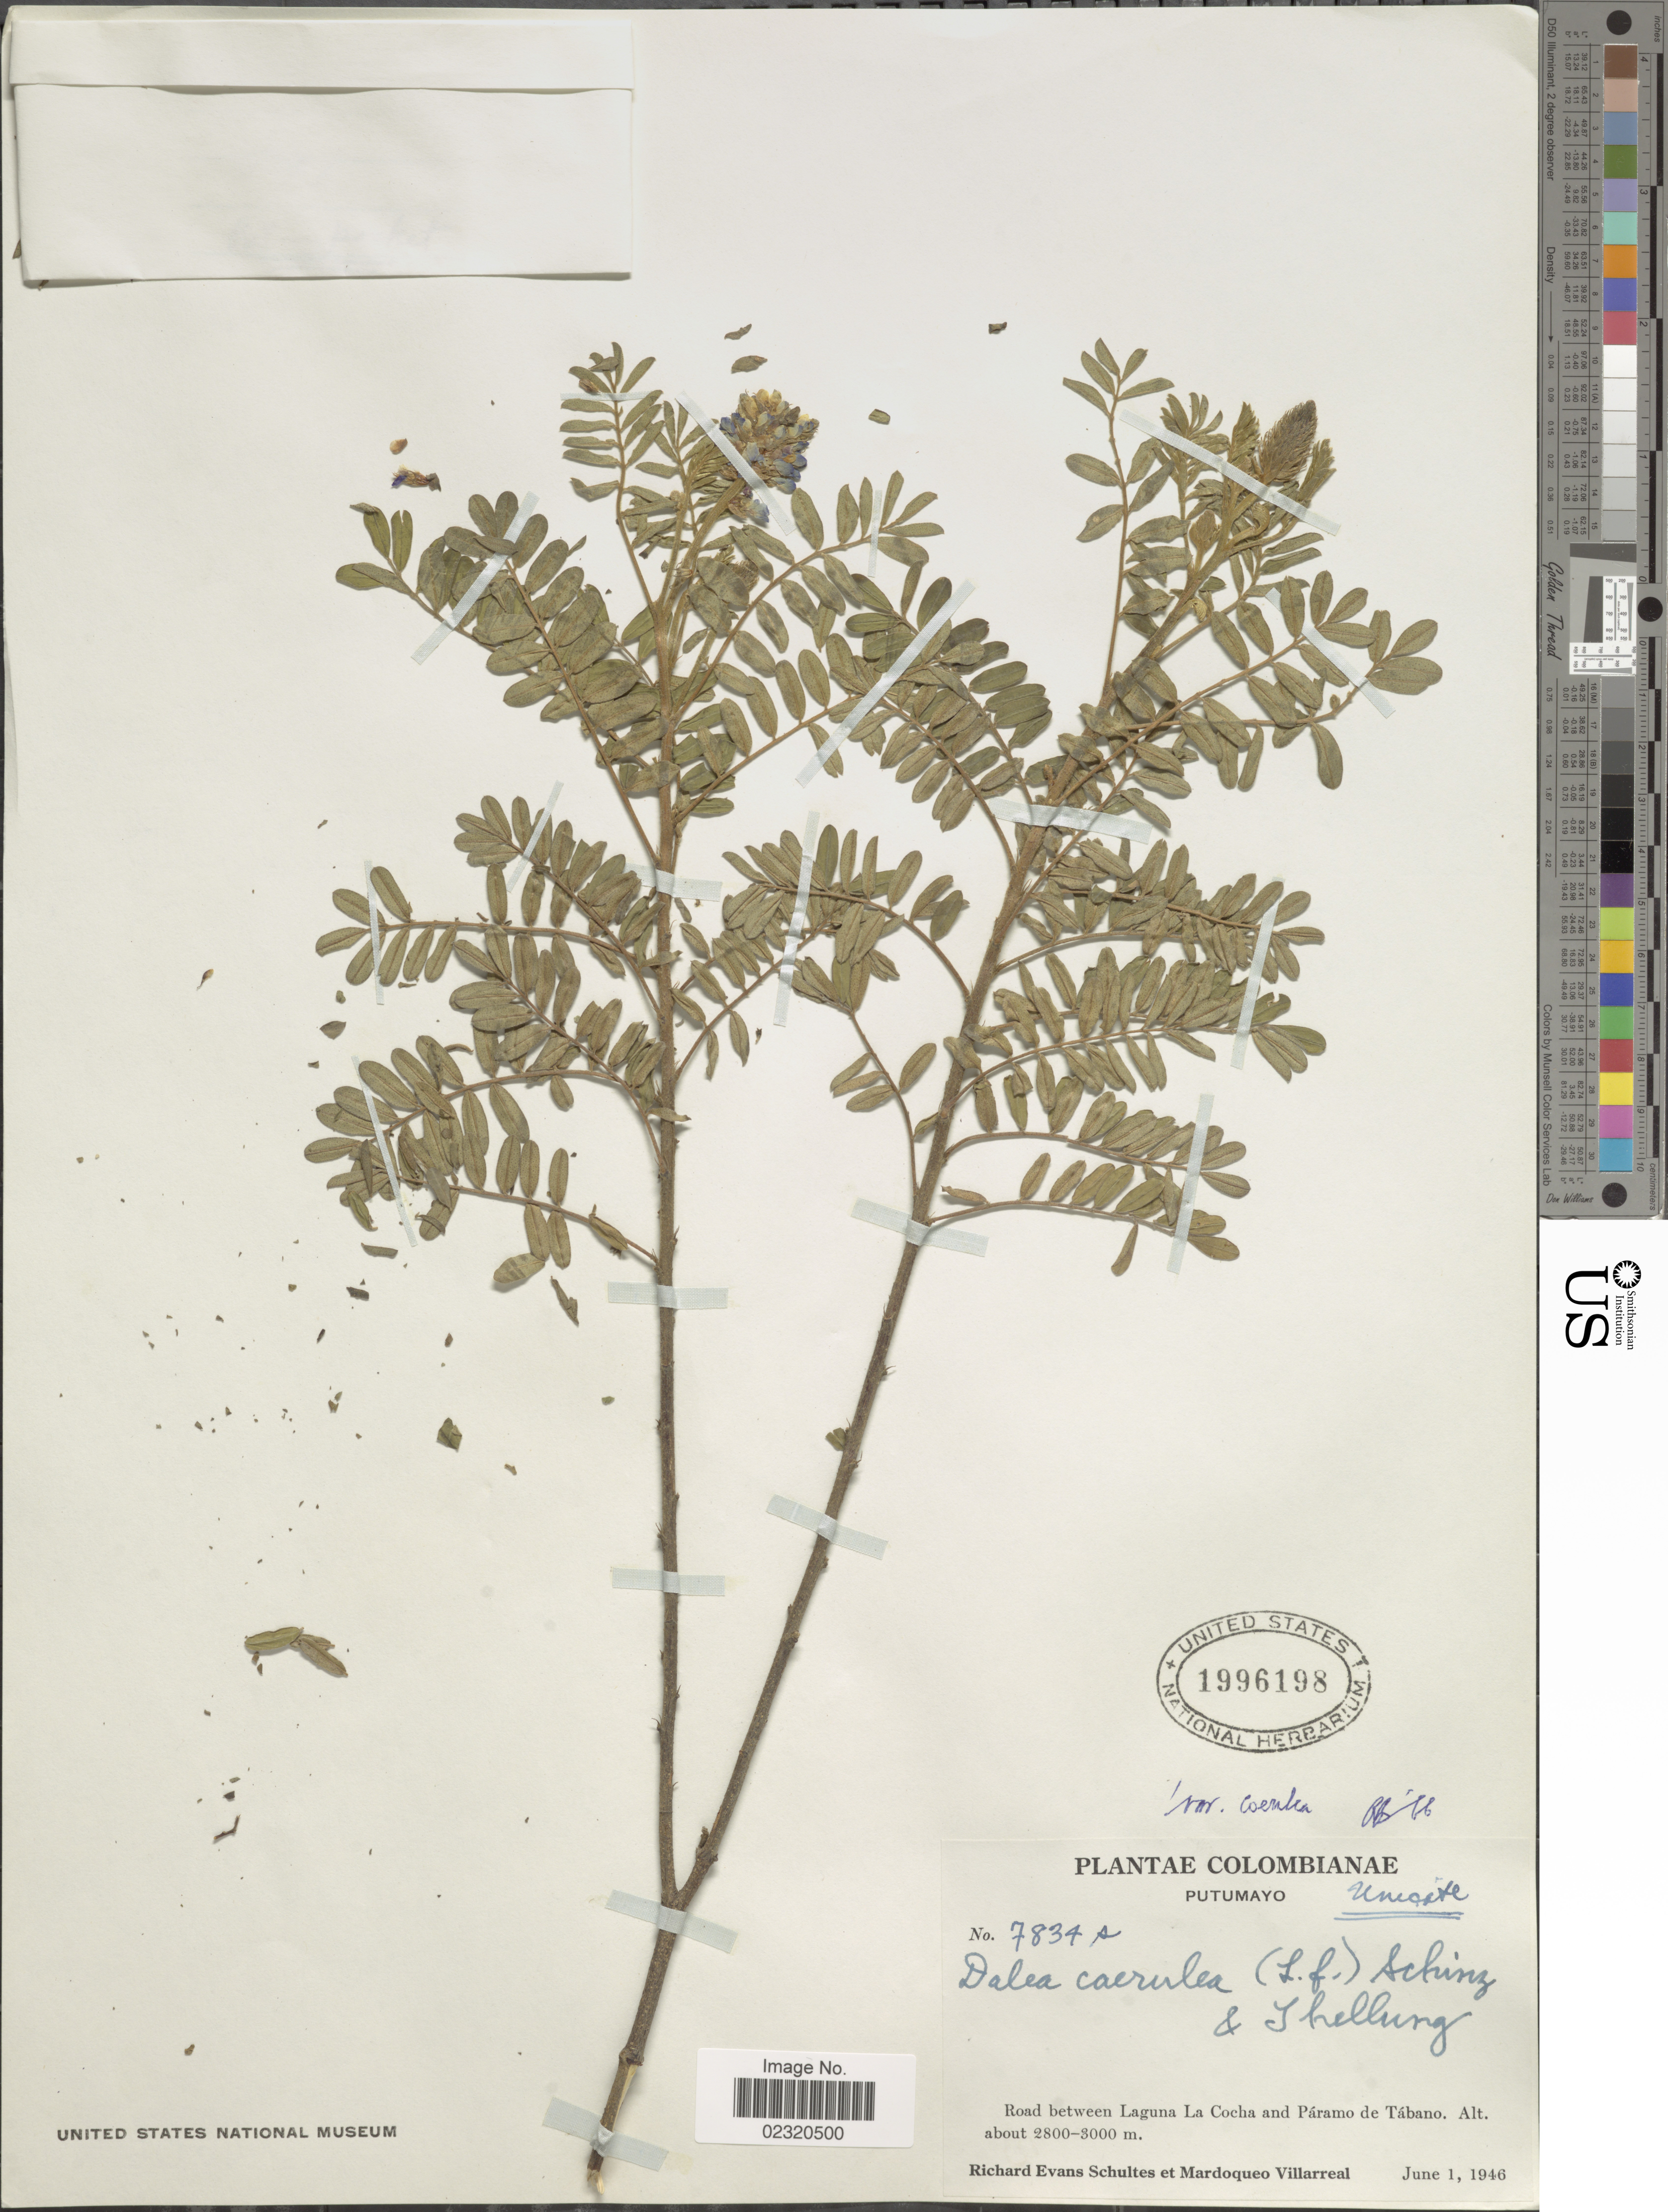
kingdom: Plantae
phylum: Tracheophyta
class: Magnoliopsida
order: Fabales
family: Fabaceae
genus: Dalea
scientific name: Dalea coerulea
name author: (L. f.) Schinz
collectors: R. E. Schultes & M. Villarreal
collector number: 7834s*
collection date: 1946-06-01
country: Colombia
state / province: Putumayo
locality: Road between Laguna La Cocha and Paramo de Tabano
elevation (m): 2800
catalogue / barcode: US 1996198